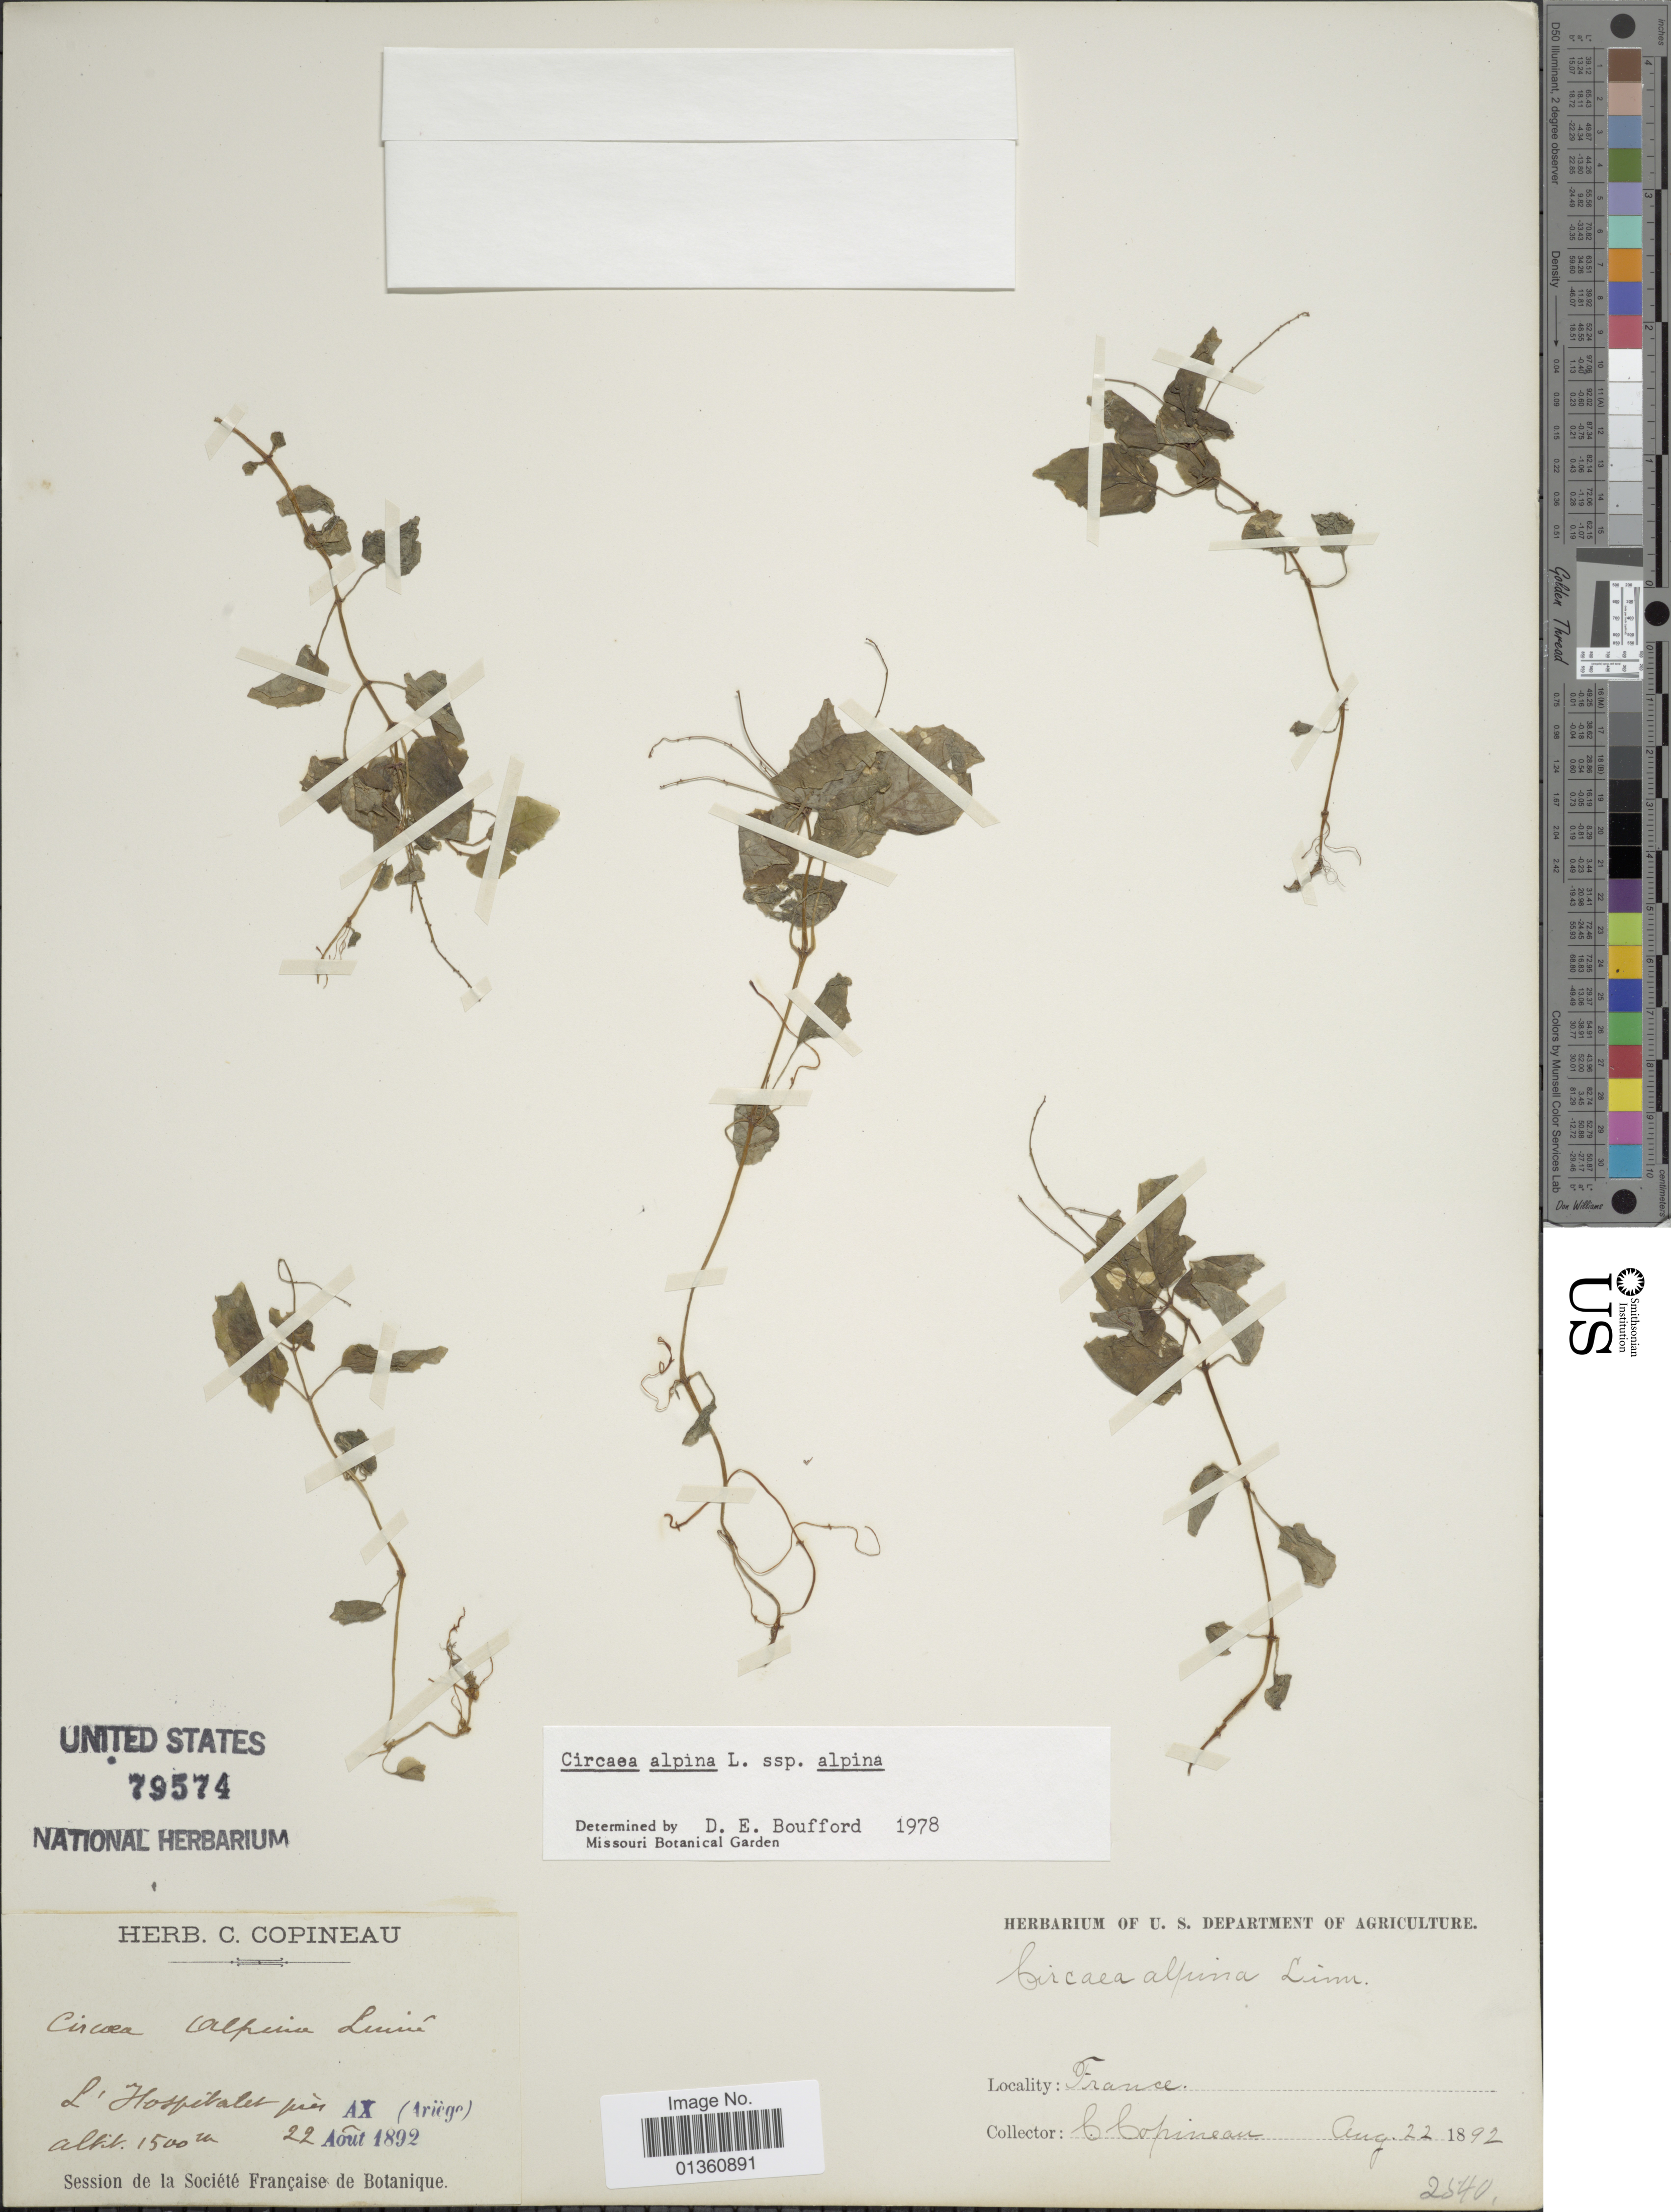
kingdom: Plantae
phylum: Tracheophyta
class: Magnoliopsida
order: Myrtales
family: Onagraceae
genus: Circaea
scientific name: Circaea alpina subsp. alpina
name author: L.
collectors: C. Copineau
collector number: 2540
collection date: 1892-08-22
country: France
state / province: Occitanie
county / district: Ariège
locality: L. Hospitalet près AX (Ariege)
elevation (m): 1500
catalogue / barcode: US 79574